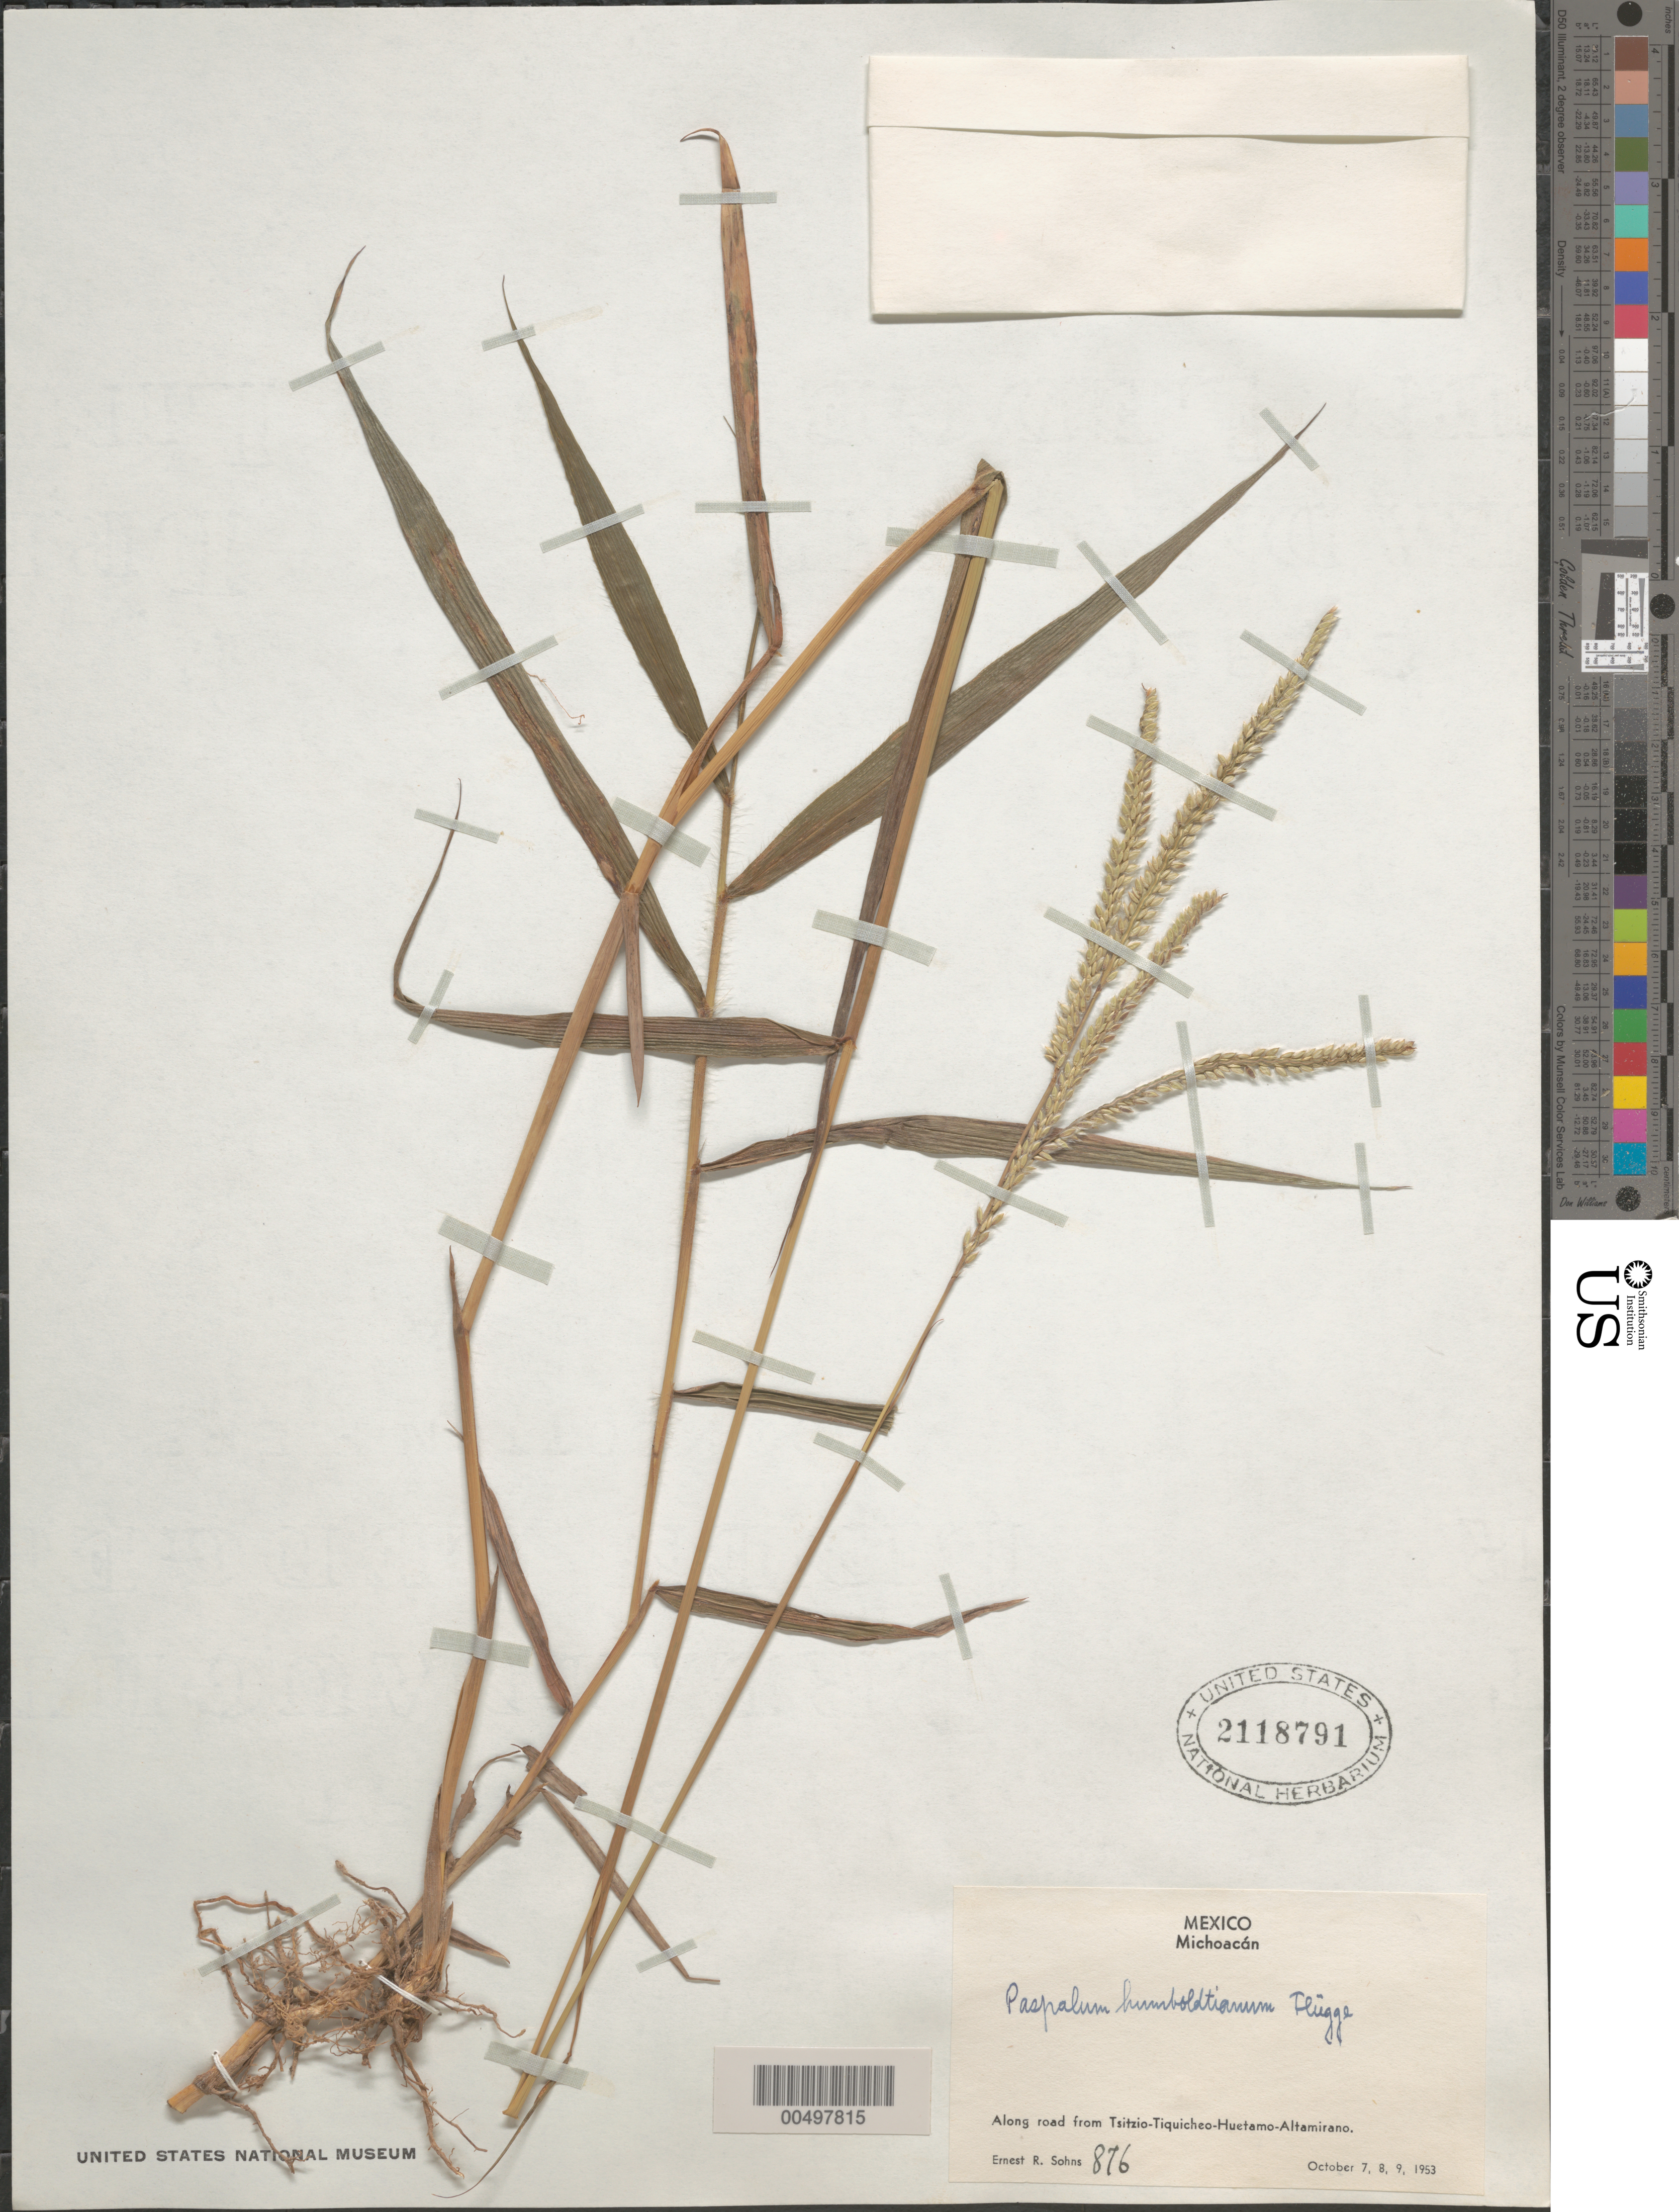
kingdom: Plantae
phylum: Tracheophyta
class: Liliopsida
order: Poales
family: Poaceae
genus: Paspalum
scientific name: Paspalum humboldtianum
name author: Flüggé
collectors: E. R. Sohns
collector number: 876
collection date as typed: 7 Oct 1953 to 9 Oct 1953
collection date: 1953-10-07/1953-10-09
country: Mexico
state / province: Michoacán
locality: Along rd from Tsitzio-Tiquicheo-Huetamo-Altamirano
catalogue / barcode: US 2118791